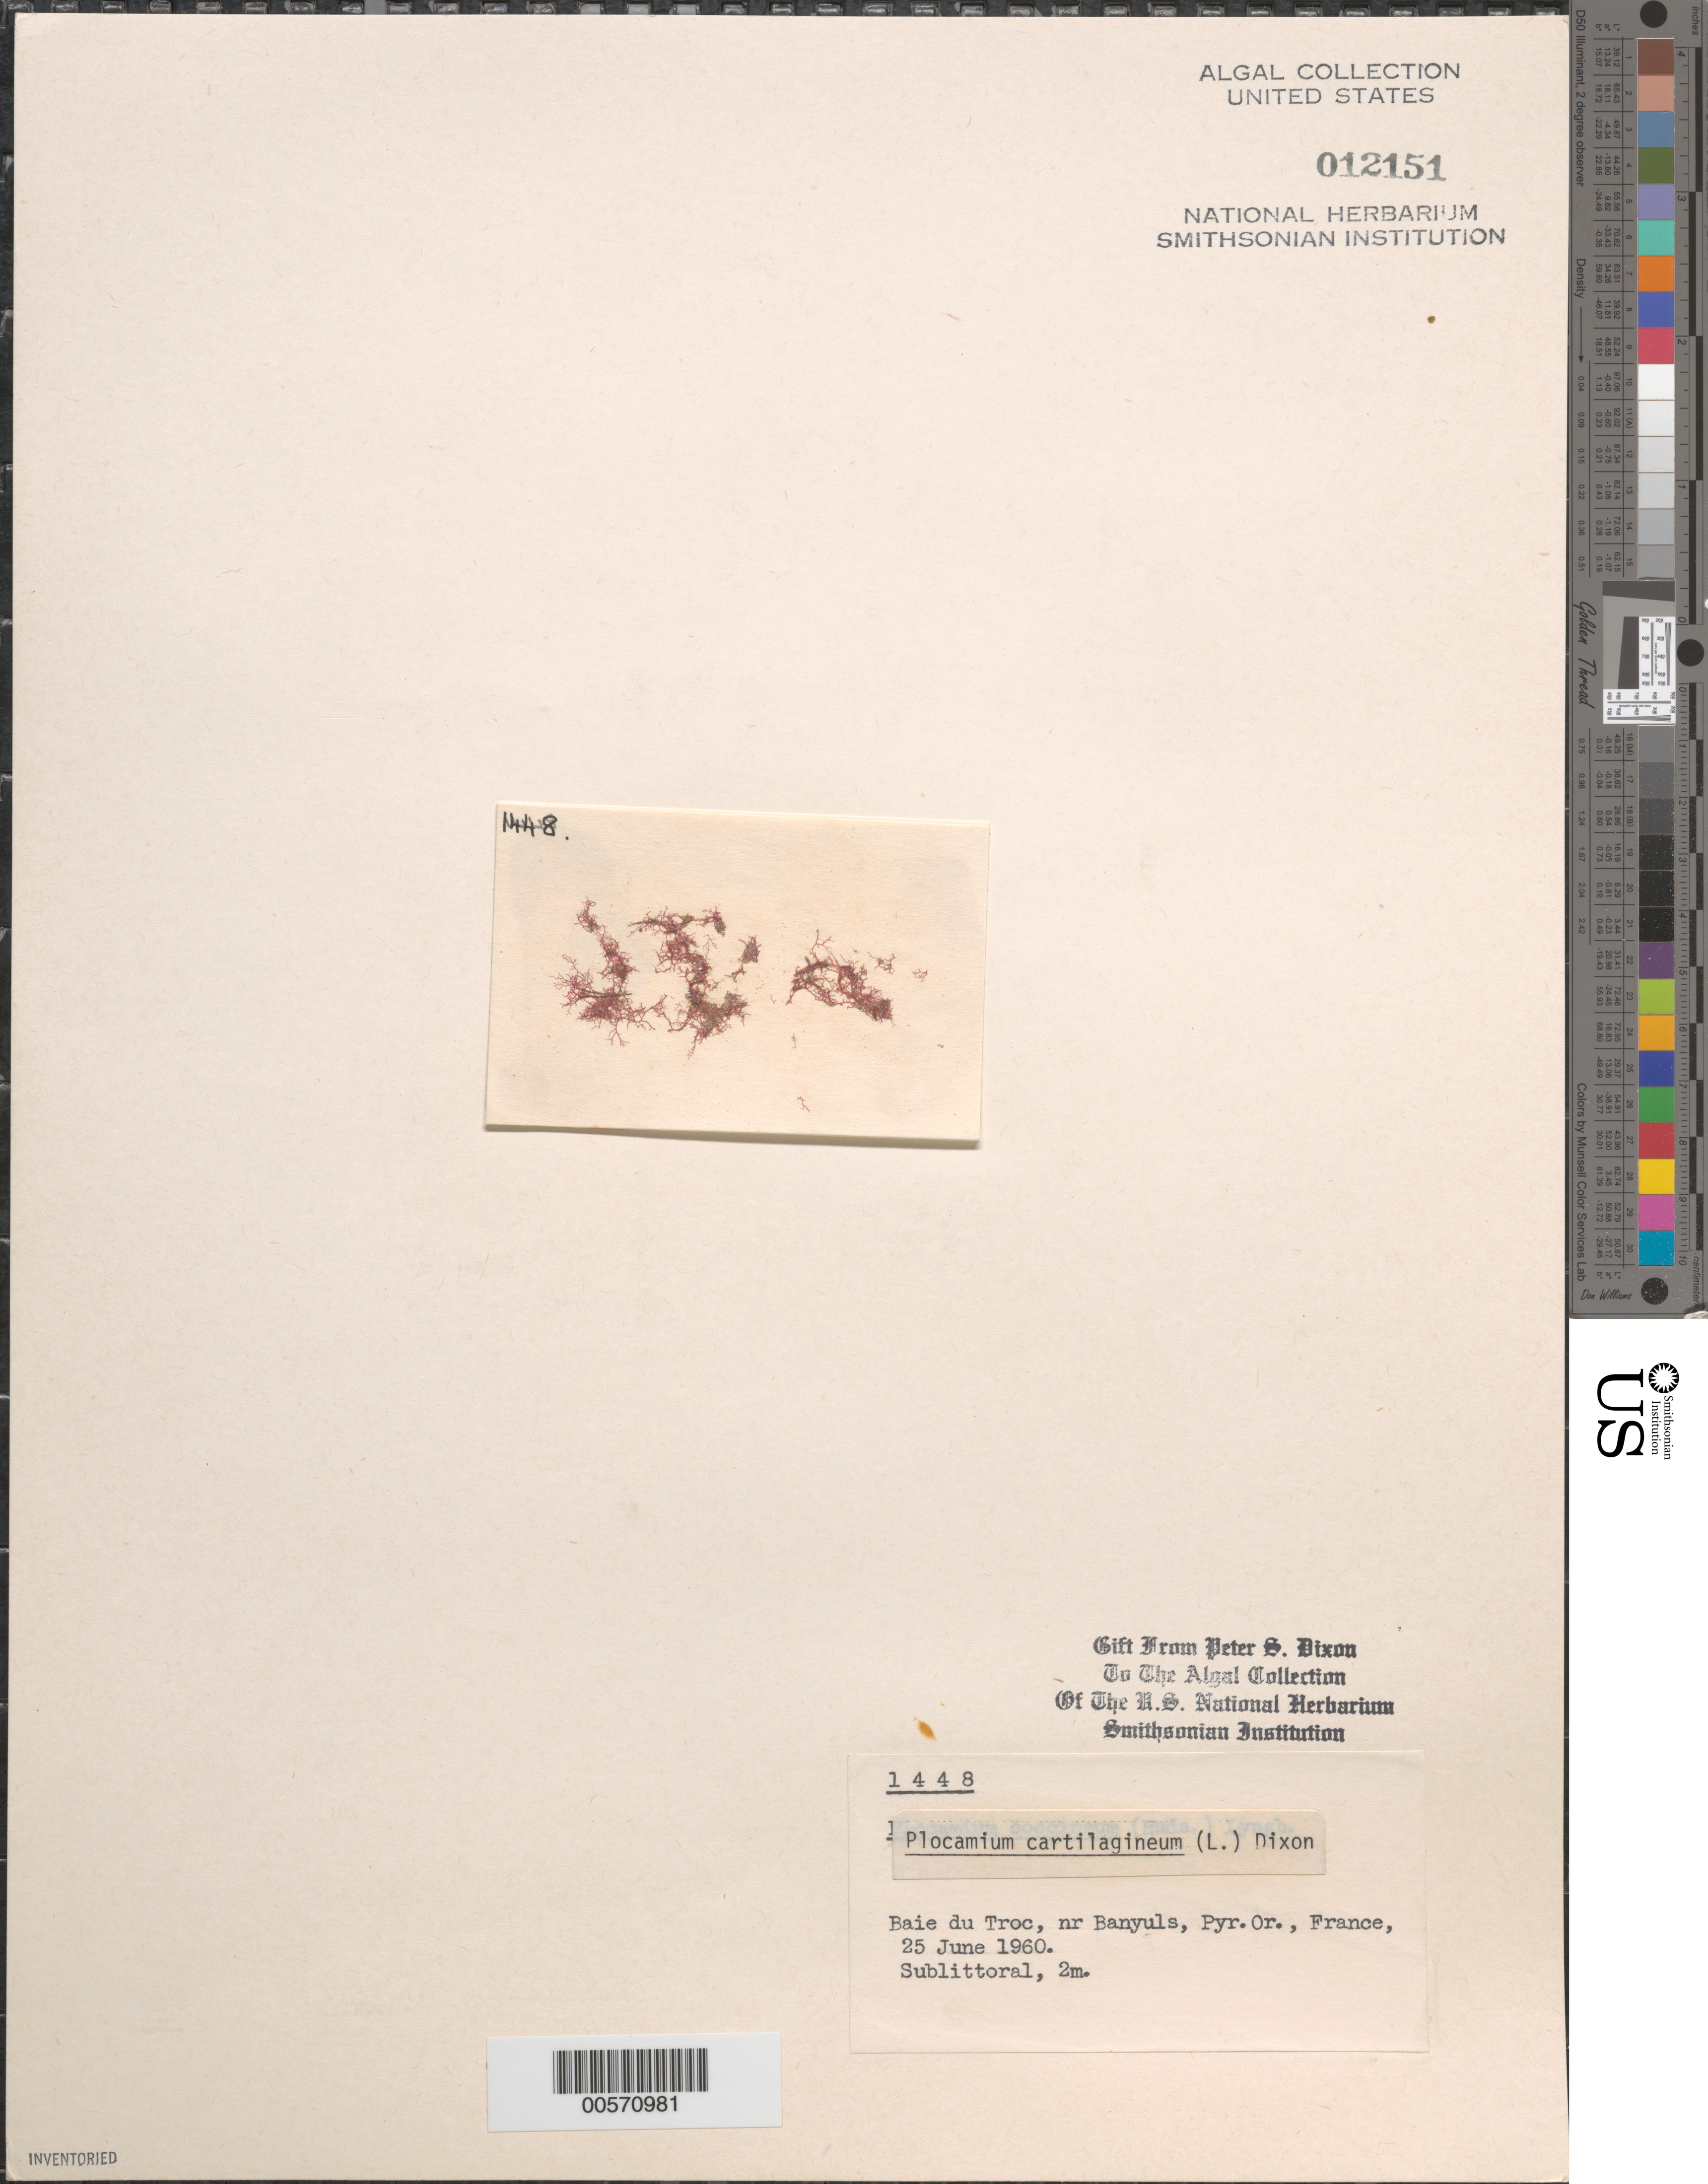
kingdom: Plantae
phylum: Rhodophyta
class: Florideophyceae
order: Plocamiales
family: Plocamiaceae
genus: Plocamium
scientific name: Plocamium cartilagineum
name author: (L.) P.S. Dixon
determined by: Dixon, P. S.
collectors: P. S. Dixon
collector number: PSD 1448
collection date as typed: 25 Jun 1960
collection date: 1960-06-25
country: France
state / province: Occitanie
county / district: Pyrénées-Orientales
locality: Baie du Troc, near Banyuls-sur-Mer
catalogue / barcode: US 12151